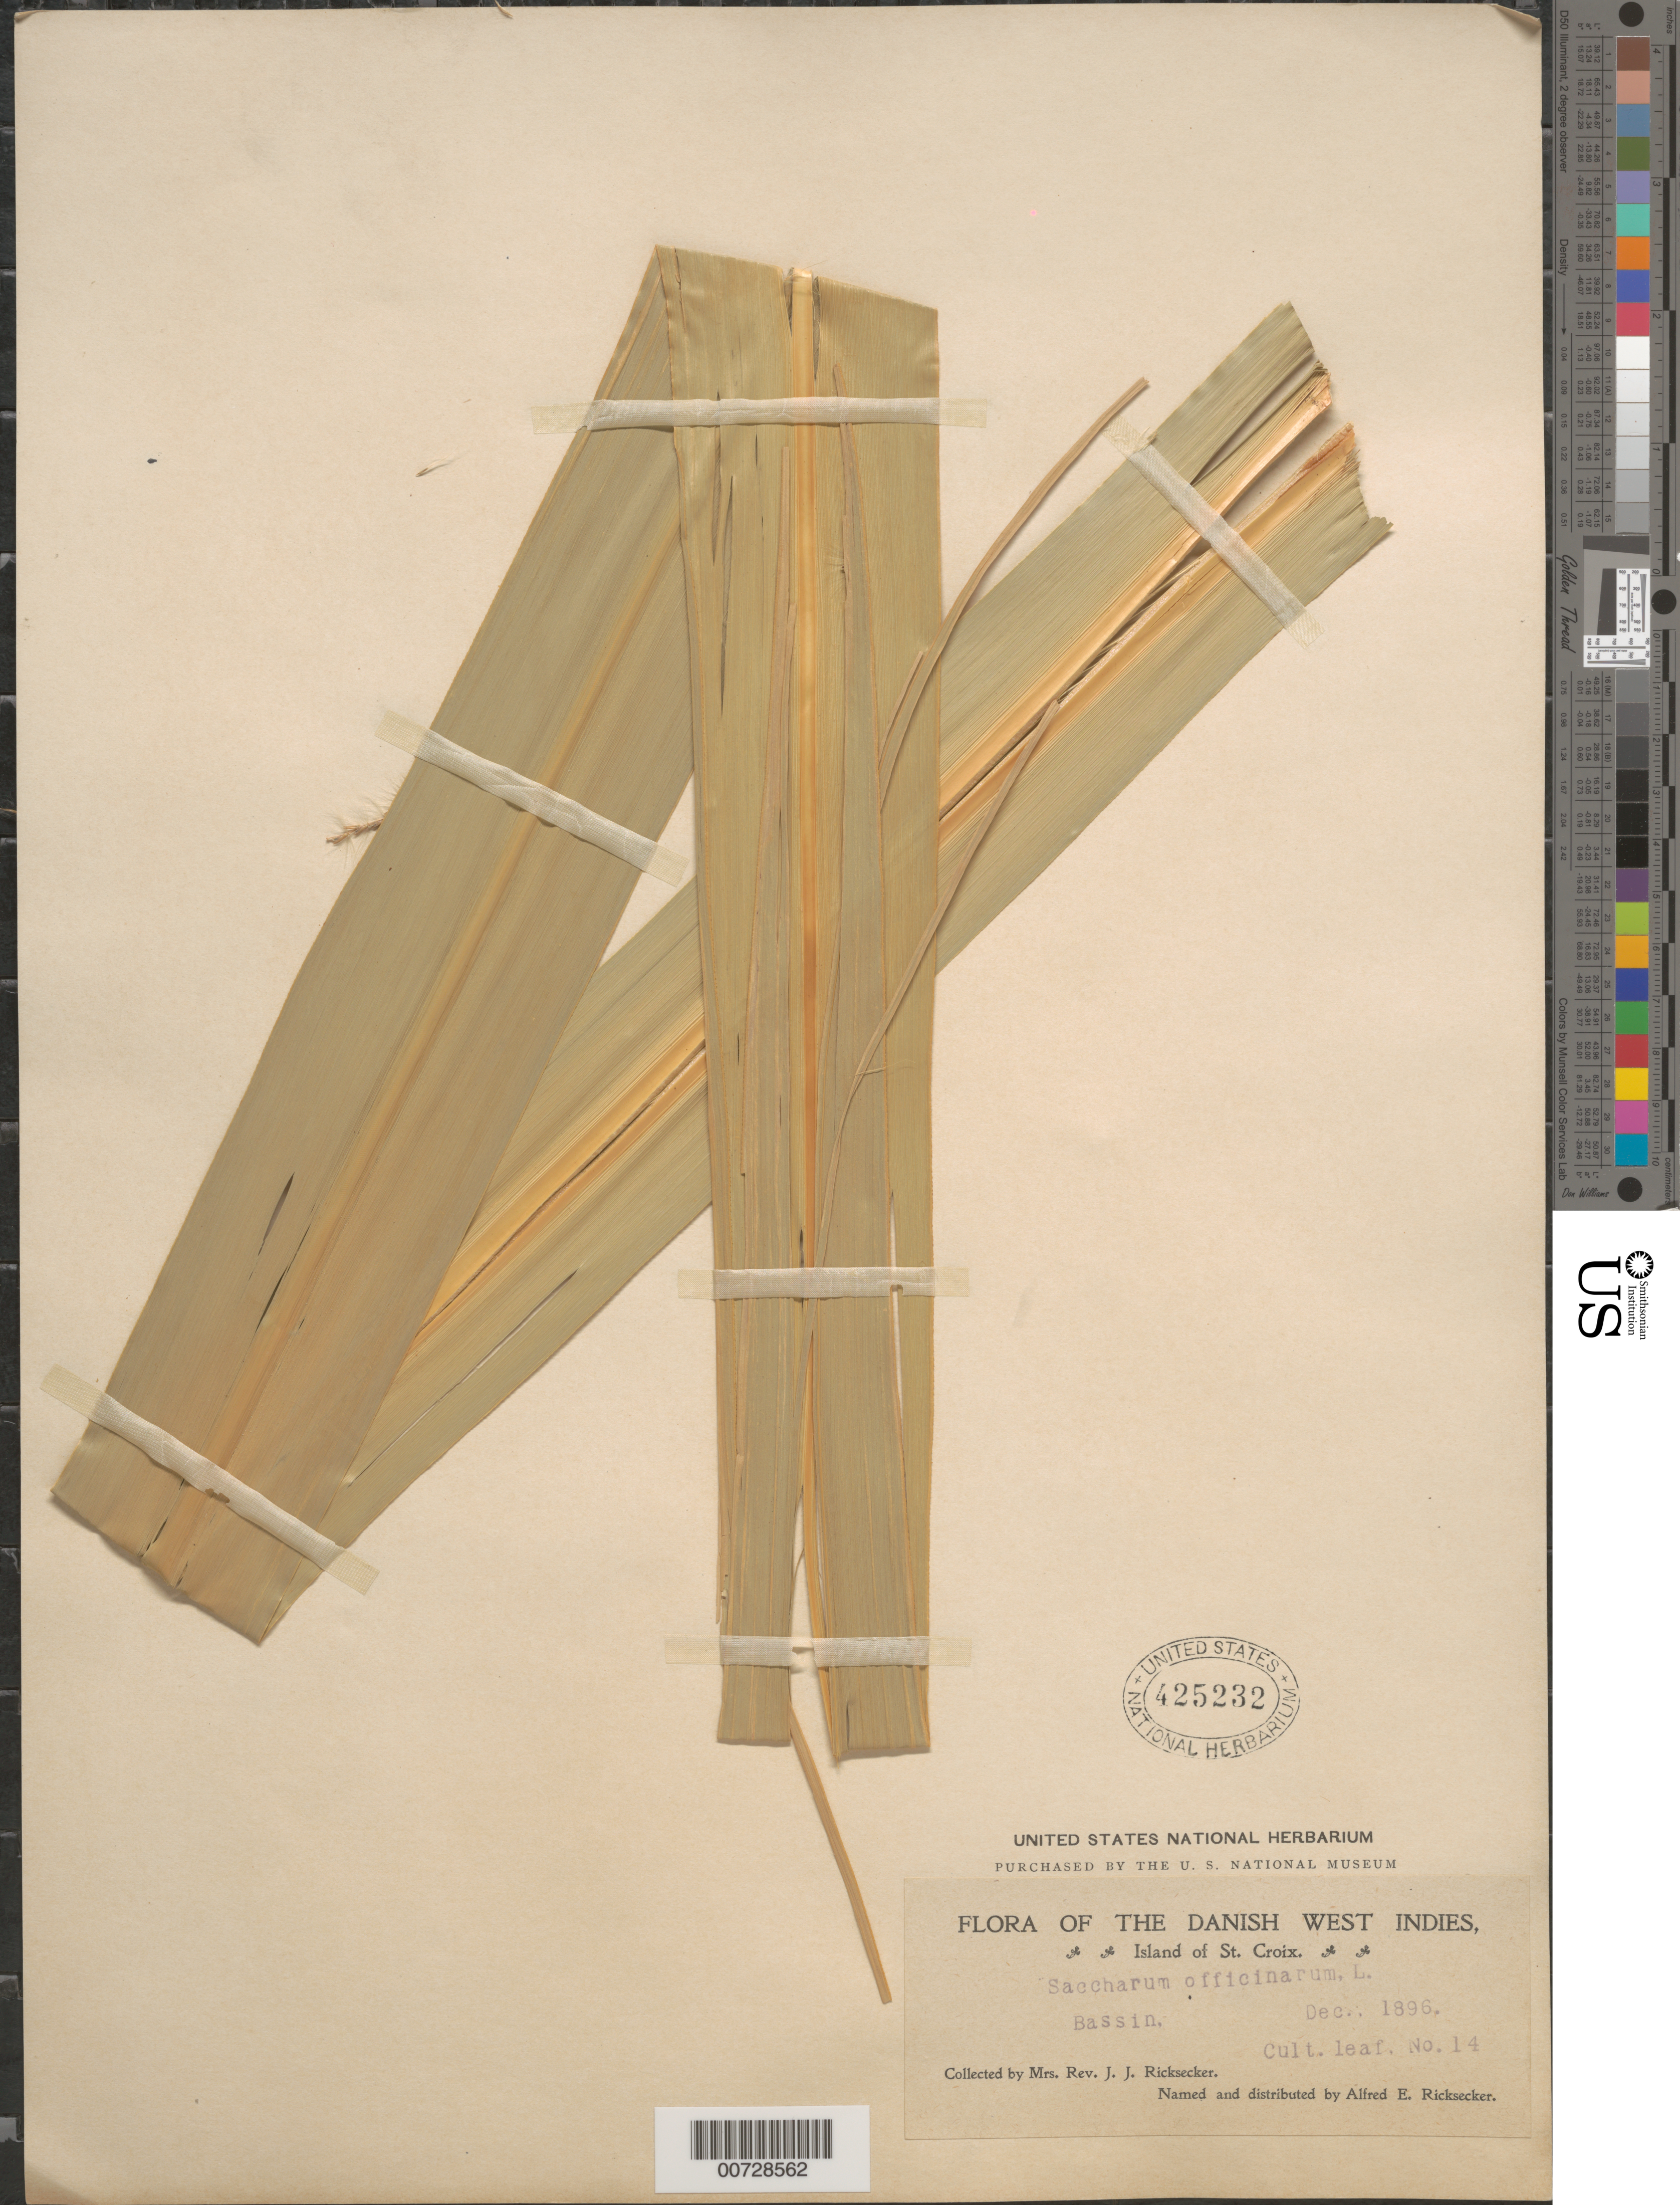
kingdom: Plantae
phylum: Tracheophyta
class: Liliopsida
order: Poales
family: Poaceae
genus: Saccharum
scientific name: Saccharum officinarum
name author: L.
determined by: Ricksecker, A. E.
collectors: L. A. Ricksecker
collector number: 14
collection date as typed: Dec 1896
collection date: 1896-12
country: U.S. Virgin Islands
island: St. Croix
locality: Bassin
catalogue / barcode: US 425232